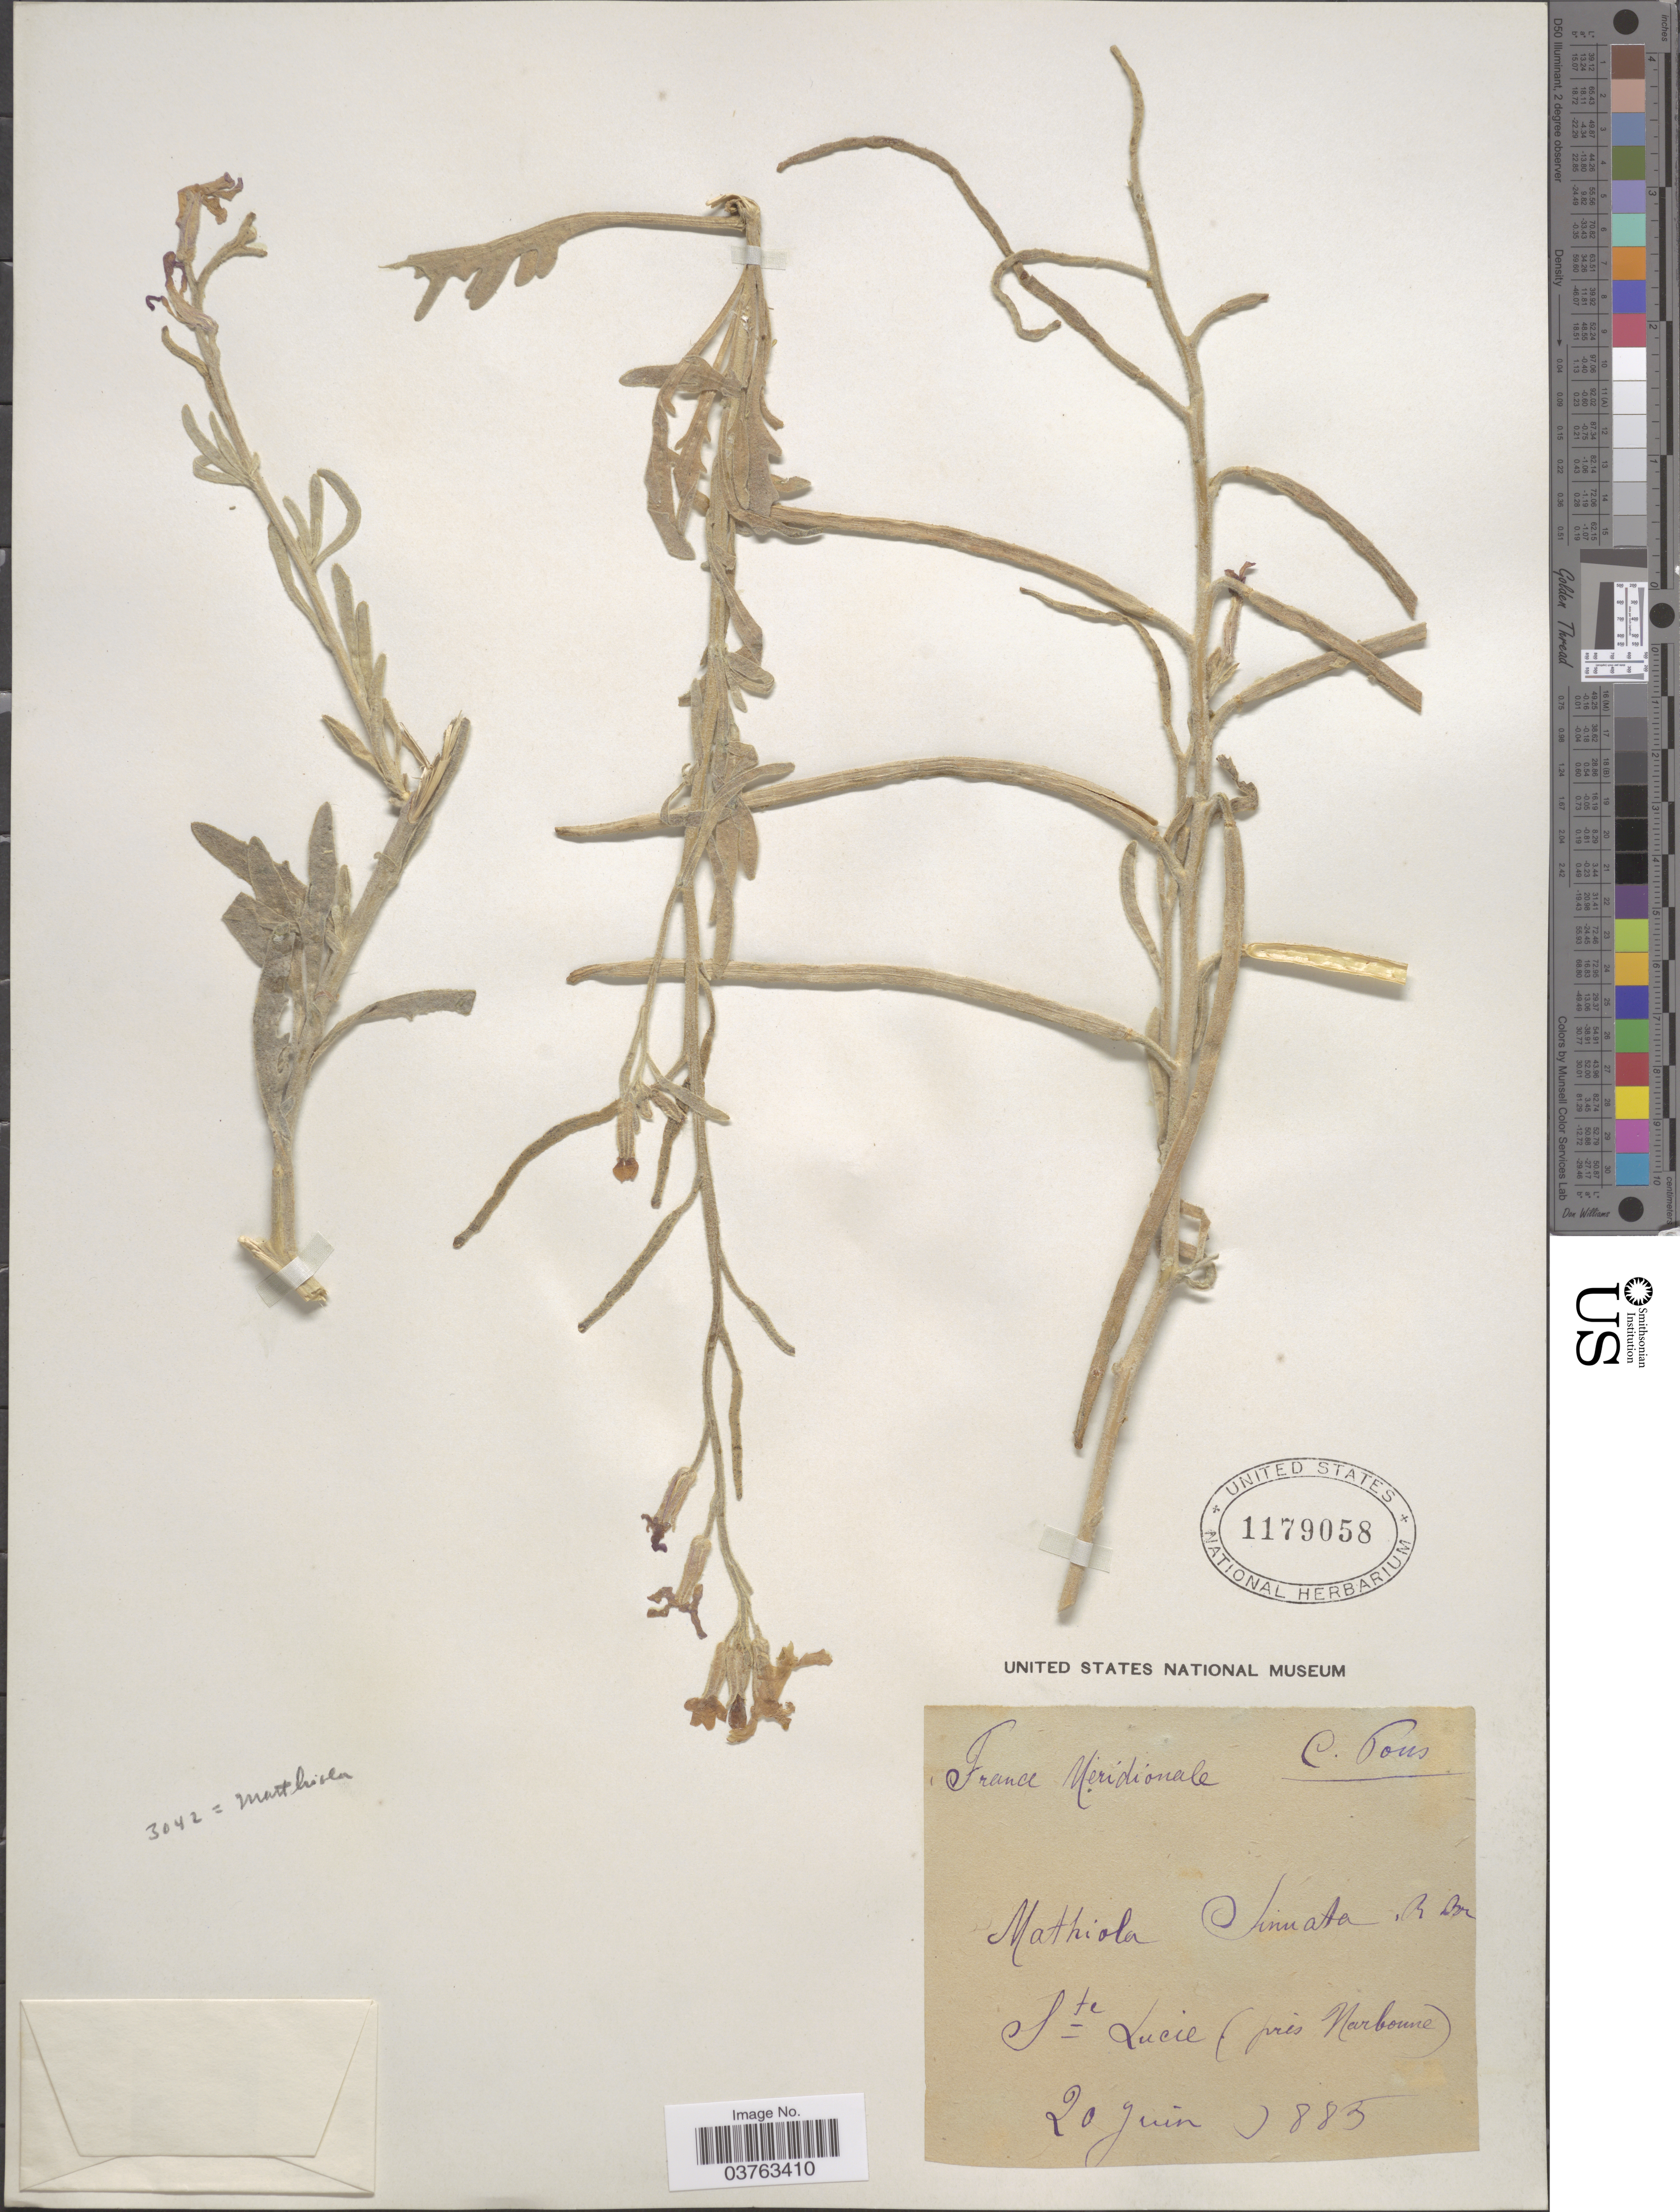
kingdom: Plantae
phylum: Tracheophyta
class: Magnoliopsida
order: Brassicales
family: Brassicaceae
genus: Matthiola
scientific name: Matthiola sinuata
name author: W.T. Aiton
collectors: A. Pous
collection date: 1885-06-20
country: France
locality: France Merídionale. Ste Lucie (près Narbonne).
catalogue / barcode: US 1179058